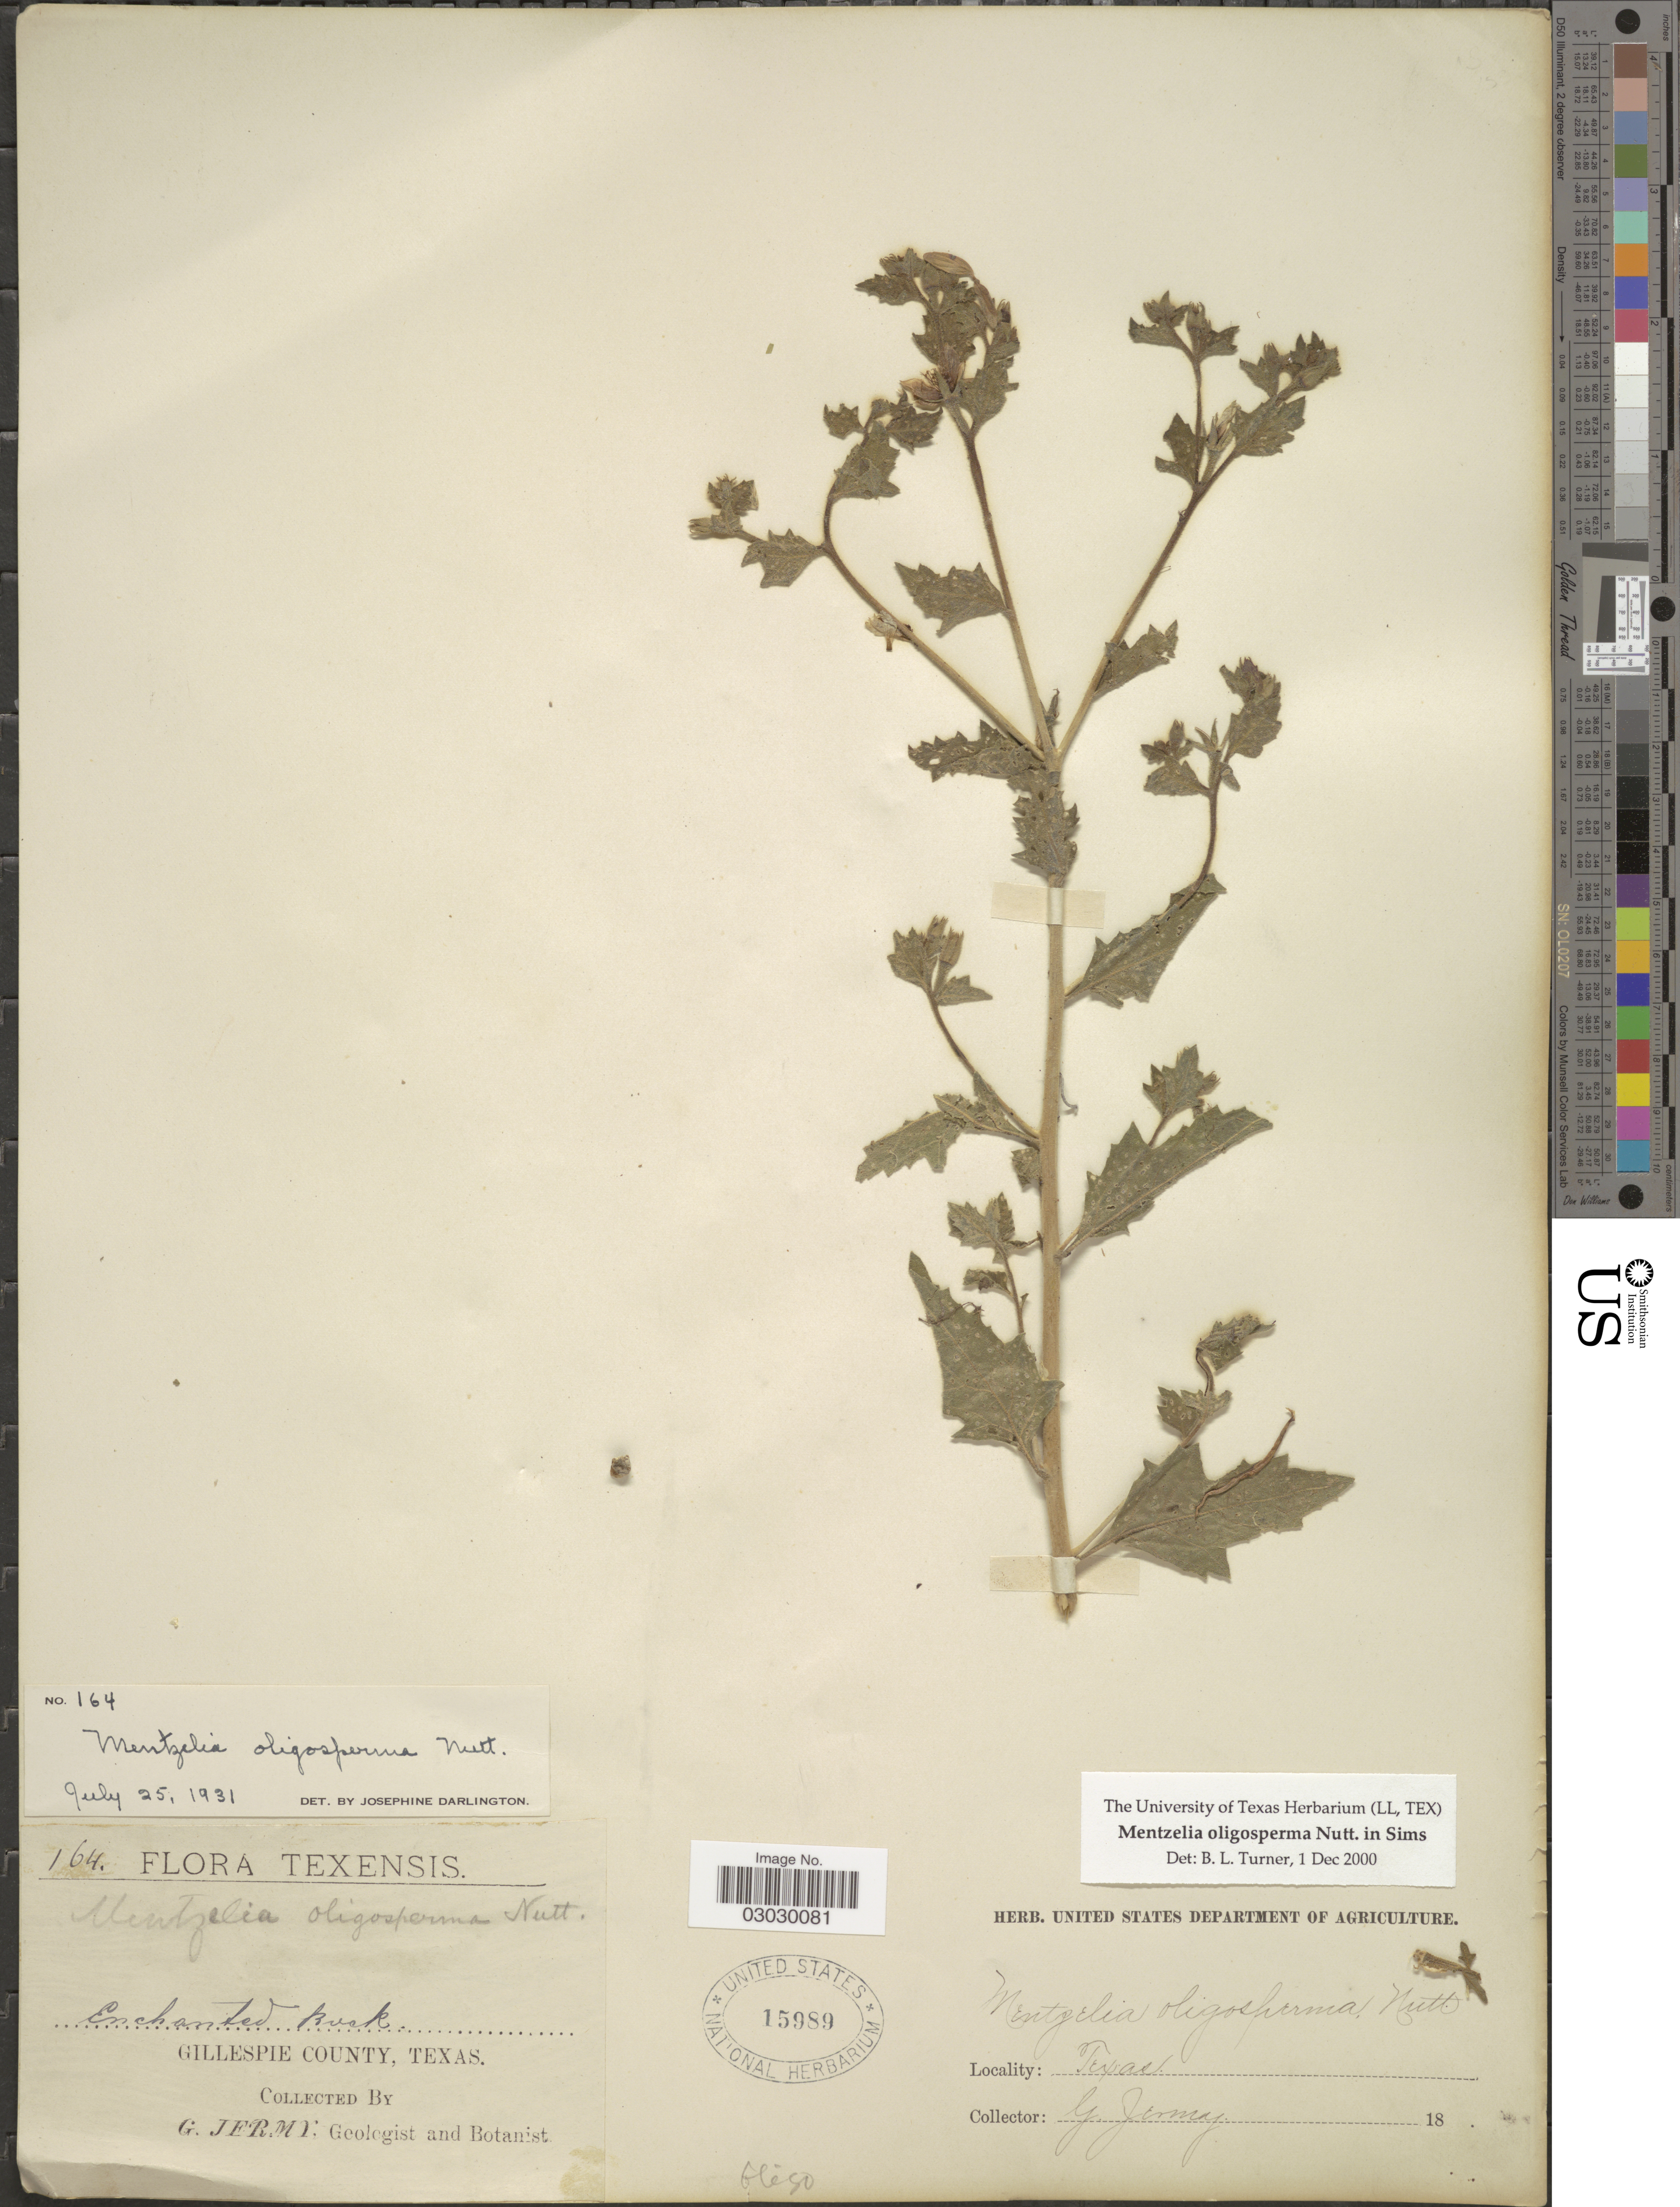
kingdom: Plantae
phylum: Tracheophyta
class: Magnoliopsida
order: Cornales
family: Loasaceae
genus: Mentzelia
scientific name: Mentzelia oligosperma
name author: Nutt. ex Sims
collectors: G. Jermy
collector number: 164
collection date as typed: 18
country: United States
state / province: Texas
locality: Gillespie County.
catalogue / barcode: US 15989